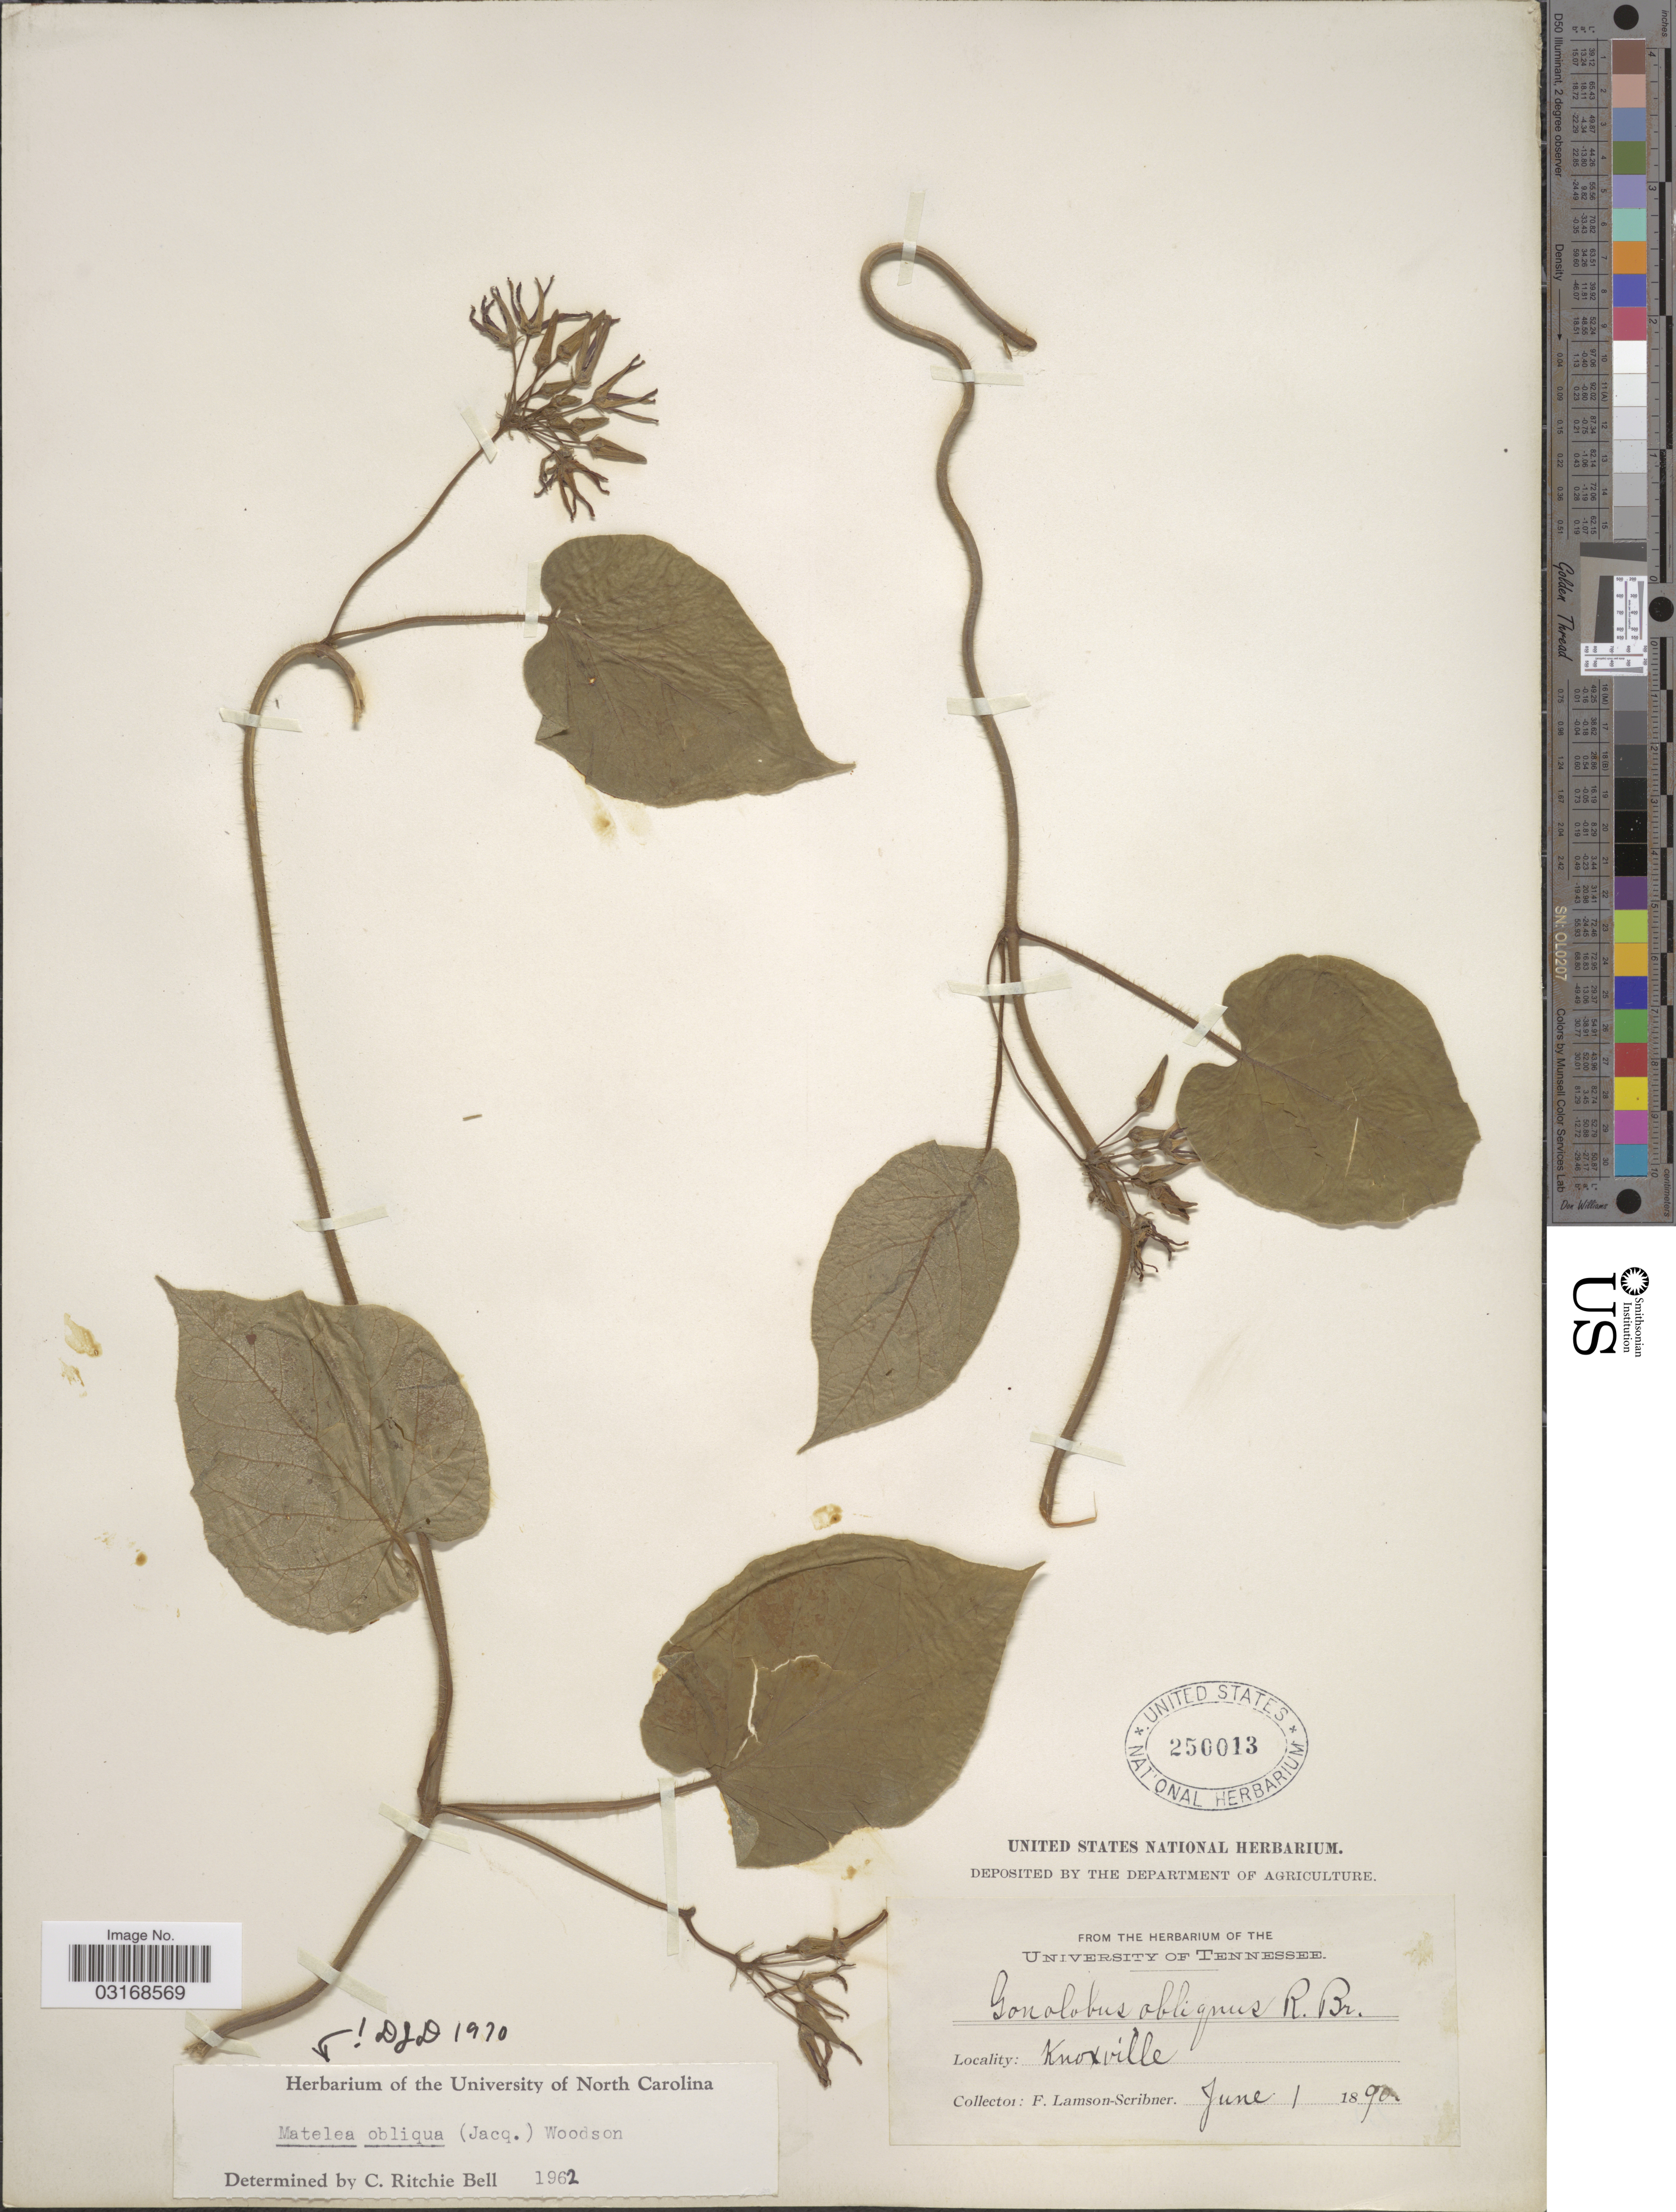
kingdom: Plantae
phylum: Tracheophyta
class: Magnoliopsida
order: Gentianales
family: Apocynaceae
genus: Matelea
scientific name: Matelea obliqua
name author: (Jacq.) Woodson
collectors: F. Lamson-Scribner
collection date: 1890-06-01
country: United States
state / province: Tennessee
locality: Knoxville.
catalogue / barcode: US 250013